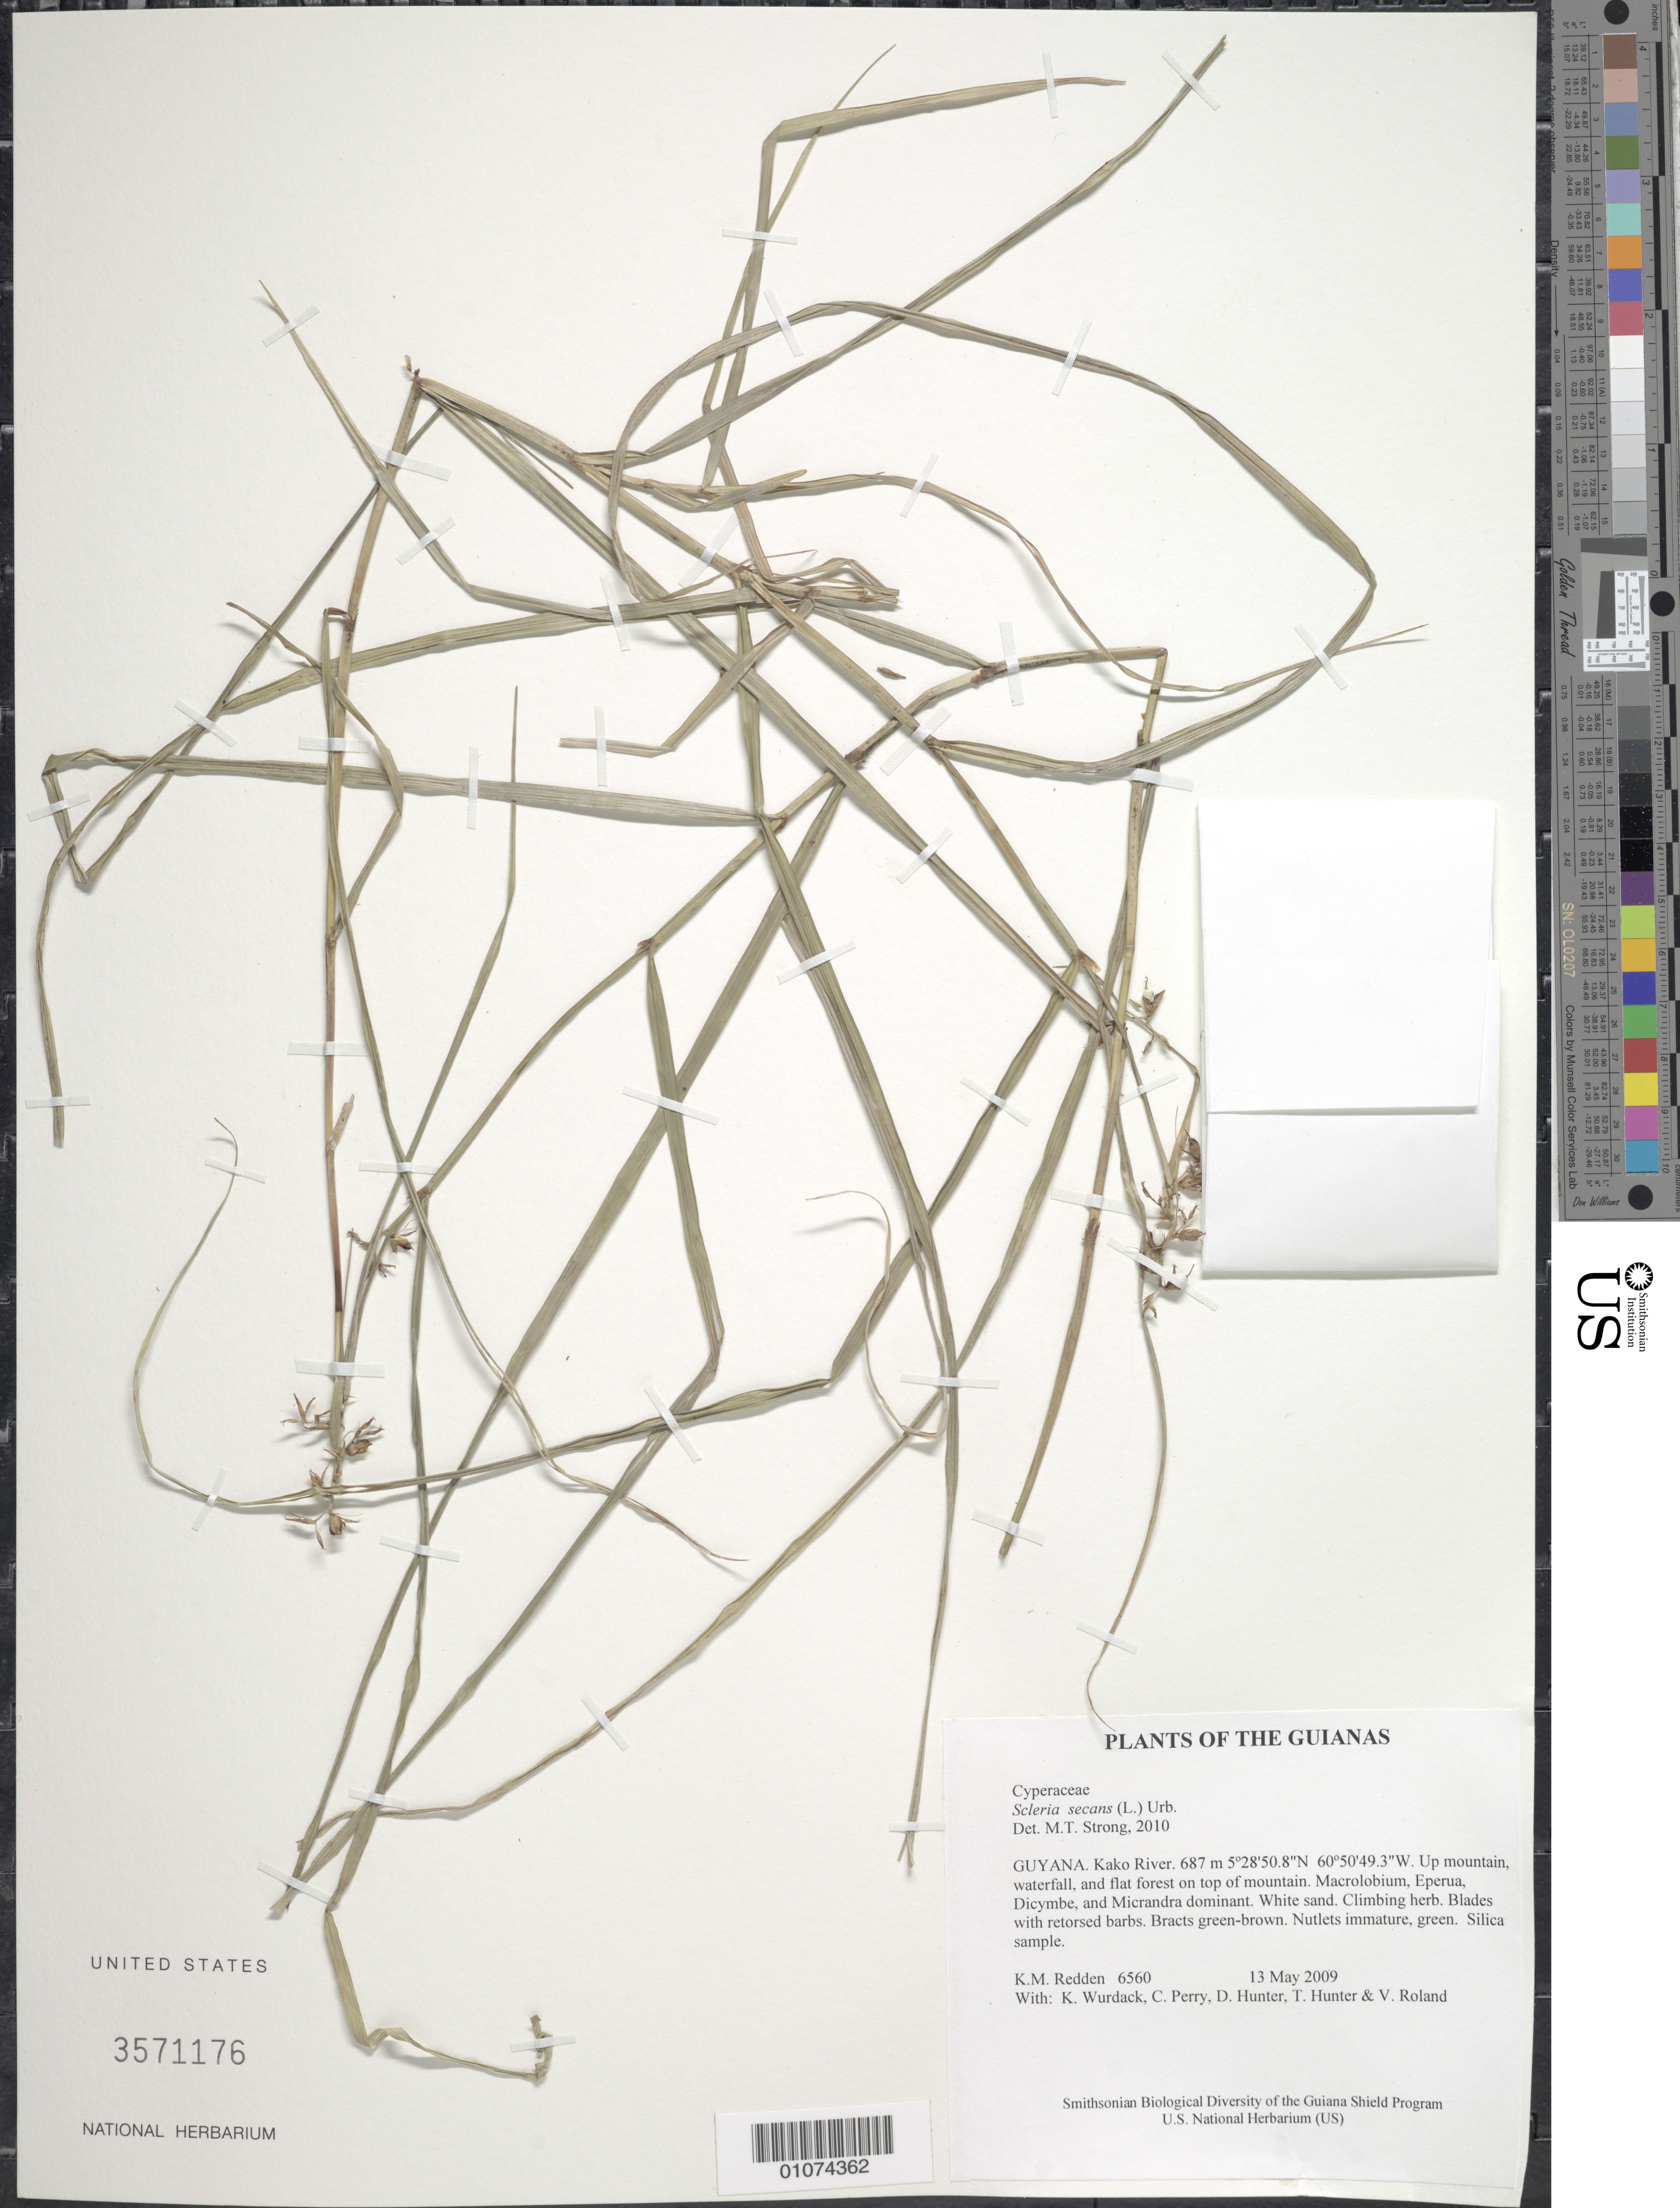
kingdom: Plantae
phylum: Tracheophyta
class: Liliopsida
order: Poales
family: Cyperaceae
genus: Scleria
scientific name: Scleria secans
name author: (L.) Urb.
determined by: Strong, M. T., (US), Smithsonian Institution - National Museum of Natural History (UNITED STATES)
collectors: K. M. Redden, K. Wurdack, C. Perry, D. Hunter, T. Hunter & V. Roland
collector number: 6560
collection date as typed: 13 May 2009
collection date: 2009-05-13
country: Guyana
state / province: Cuyuni-Mazaruni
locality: Kako River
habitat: Up mountain, waterfall, and flat forest on top of mountain. Macrolobium, Eperua, Dicymbe, and Micrandra dominant. White sand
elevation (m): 687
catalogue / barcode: US 3571176